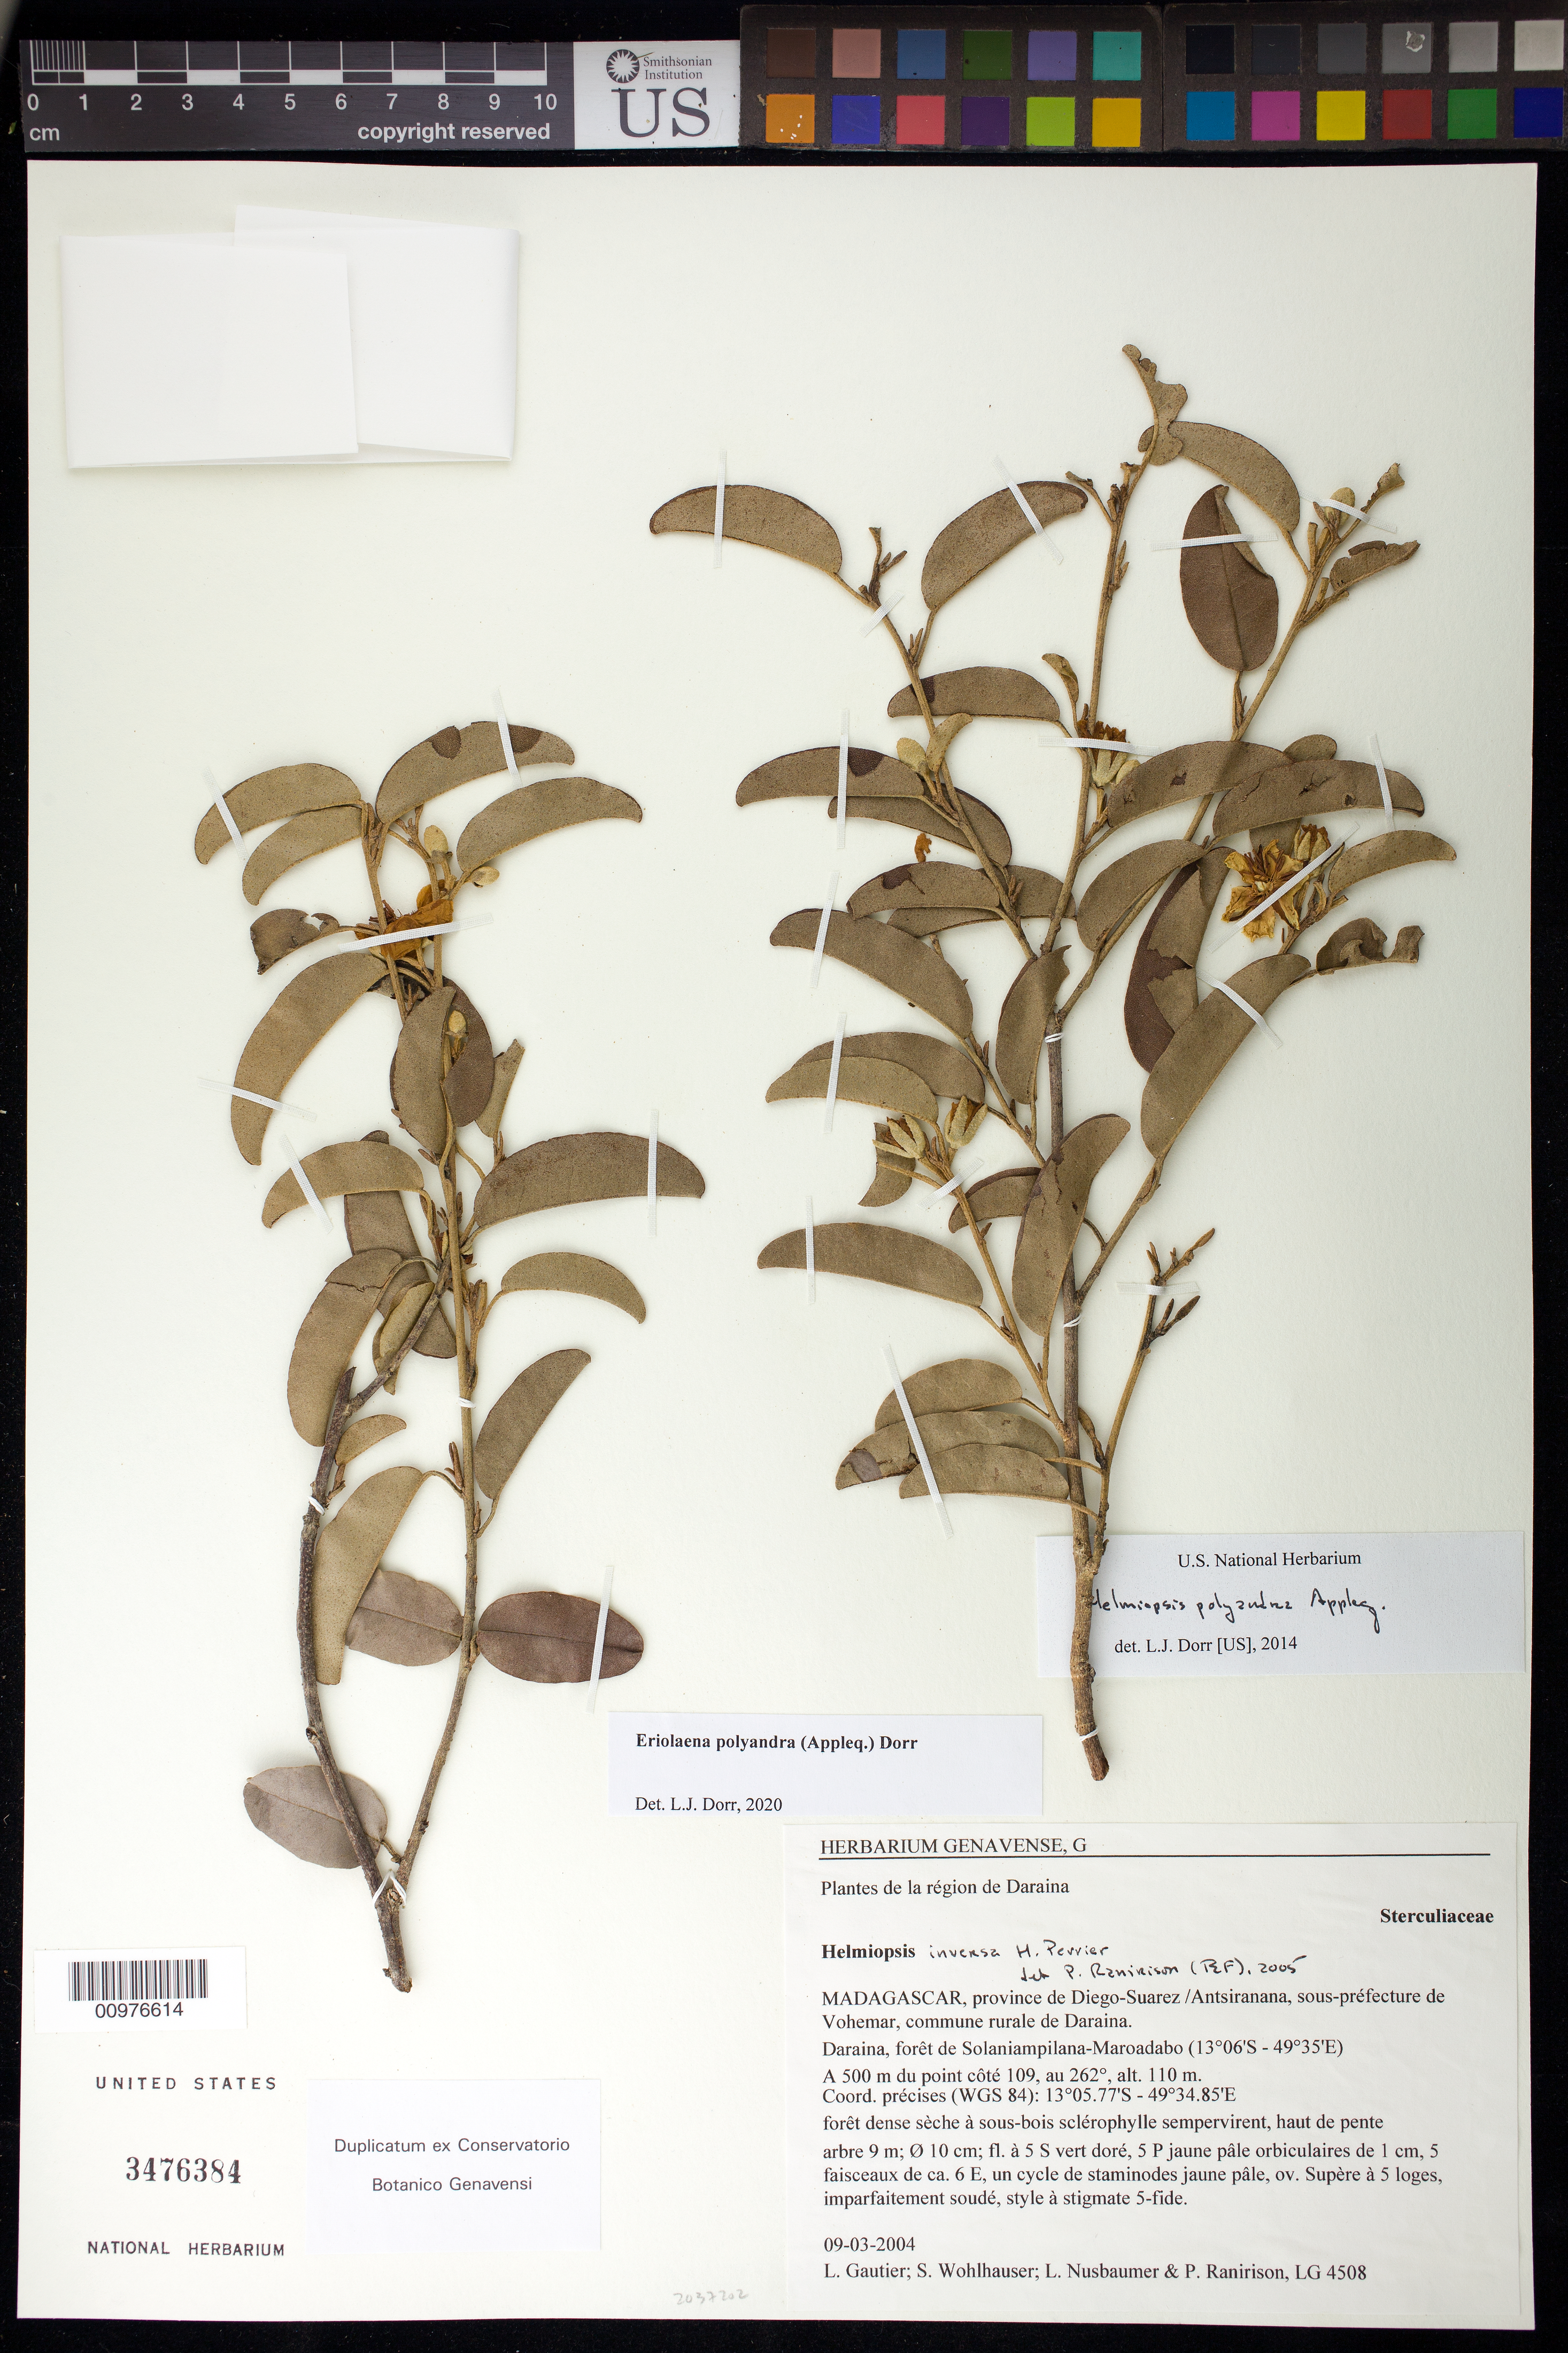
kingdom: Plantae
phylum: Tracheophyta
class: Magnoliopsida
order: Malvales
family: Malvaceae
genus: Eriolaena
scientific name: Eriolaena polyandra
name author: (Appleq.) Dorr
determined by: Dorr, L. J., (BOT), Smithsonian Institution - National Museum of Natural History (UNITED STATES)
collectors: L. Gautier, S. Wohlhauser, L. Nusbaumer & P. Ranirison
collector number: LG 4508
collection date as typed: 09 Mar 2004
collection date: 2004-03-09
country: Madagascar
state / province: Sava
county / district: Vohémar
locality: Province de Diego-Suarez, sous-préfecture de Vohemar, commune rurale de Daraina. Daraina, forêt de Solaniampilana-Maroadabo. A 500 m du pointe côté 109, au 262.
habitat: forêt dense sèche à sous-bois sclérophylle sempervirent, haut de pente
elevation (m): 110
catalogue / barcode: US 3476384